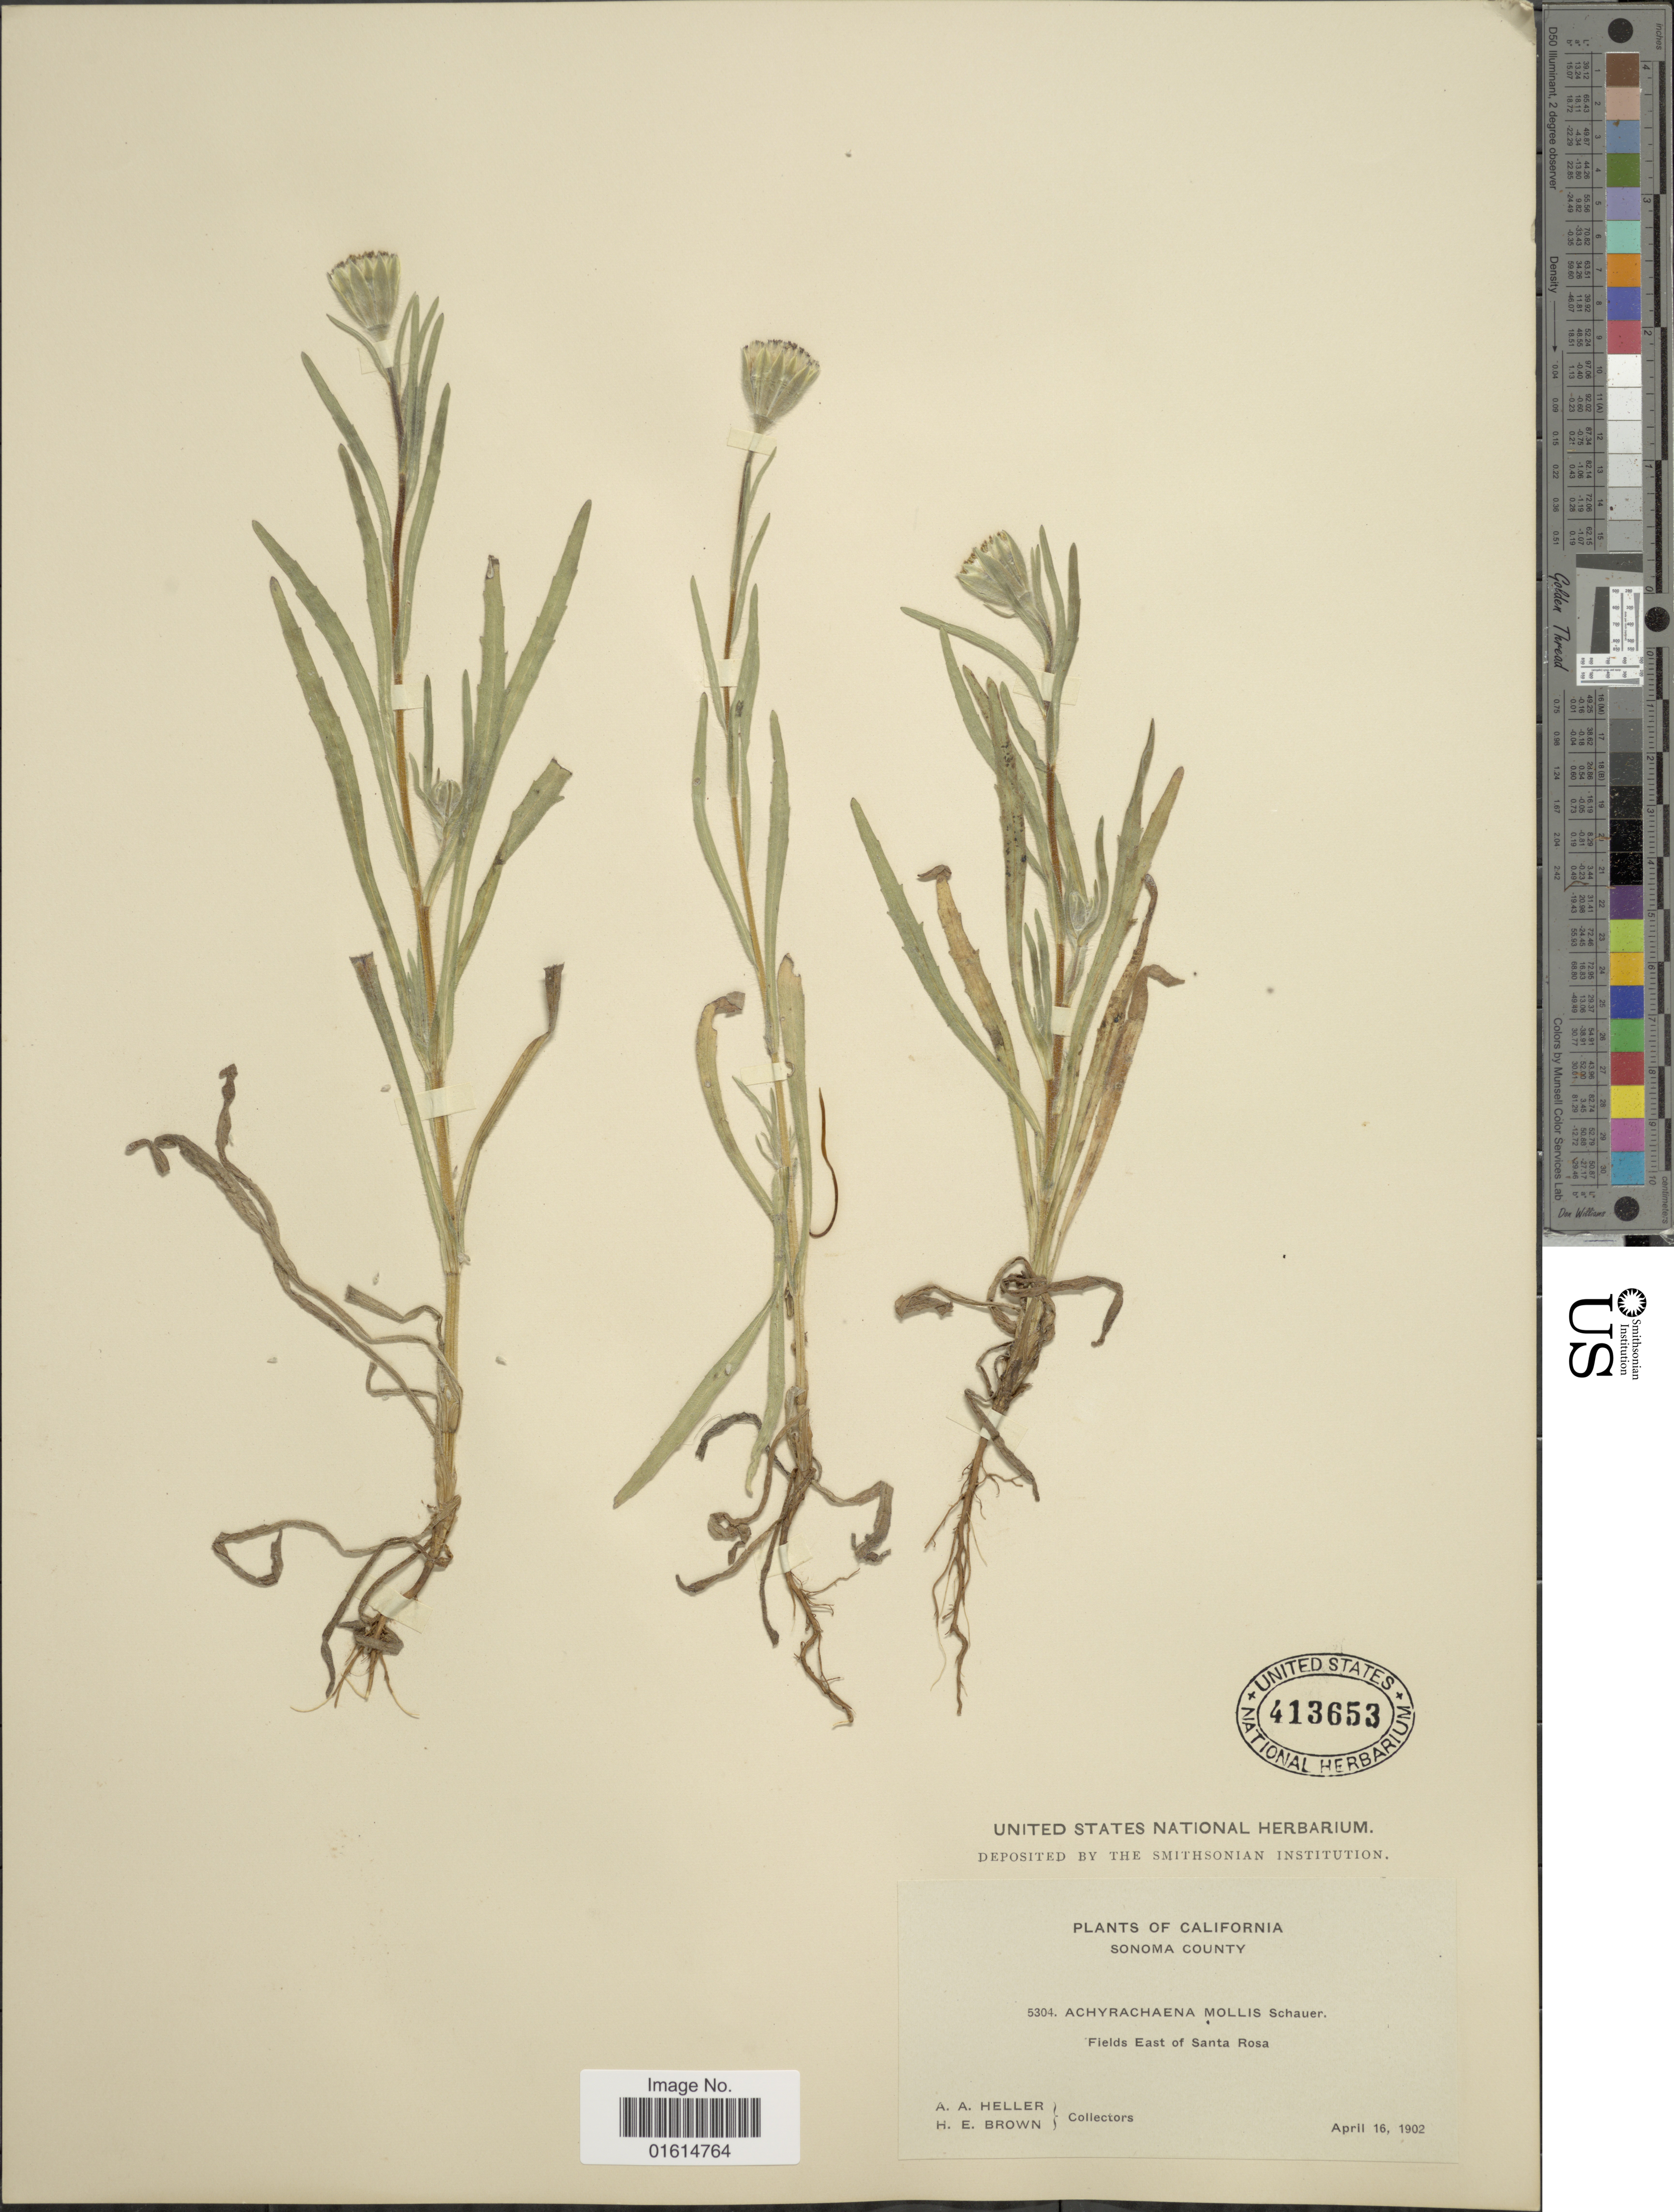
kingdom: Plantae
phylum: Tracheophyta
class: Magnoliopsida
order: Asterales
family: Asteraceae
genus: Achyrachaena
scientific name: Achyrachaena mollis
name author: Schauer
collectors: A. A. Heller & H. E. Brown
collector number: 5304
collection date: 1902-04-16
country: United States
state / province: California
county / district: Sonoma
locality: Sonoma County, Fields East of Santa Rosa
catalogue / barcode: US 413653